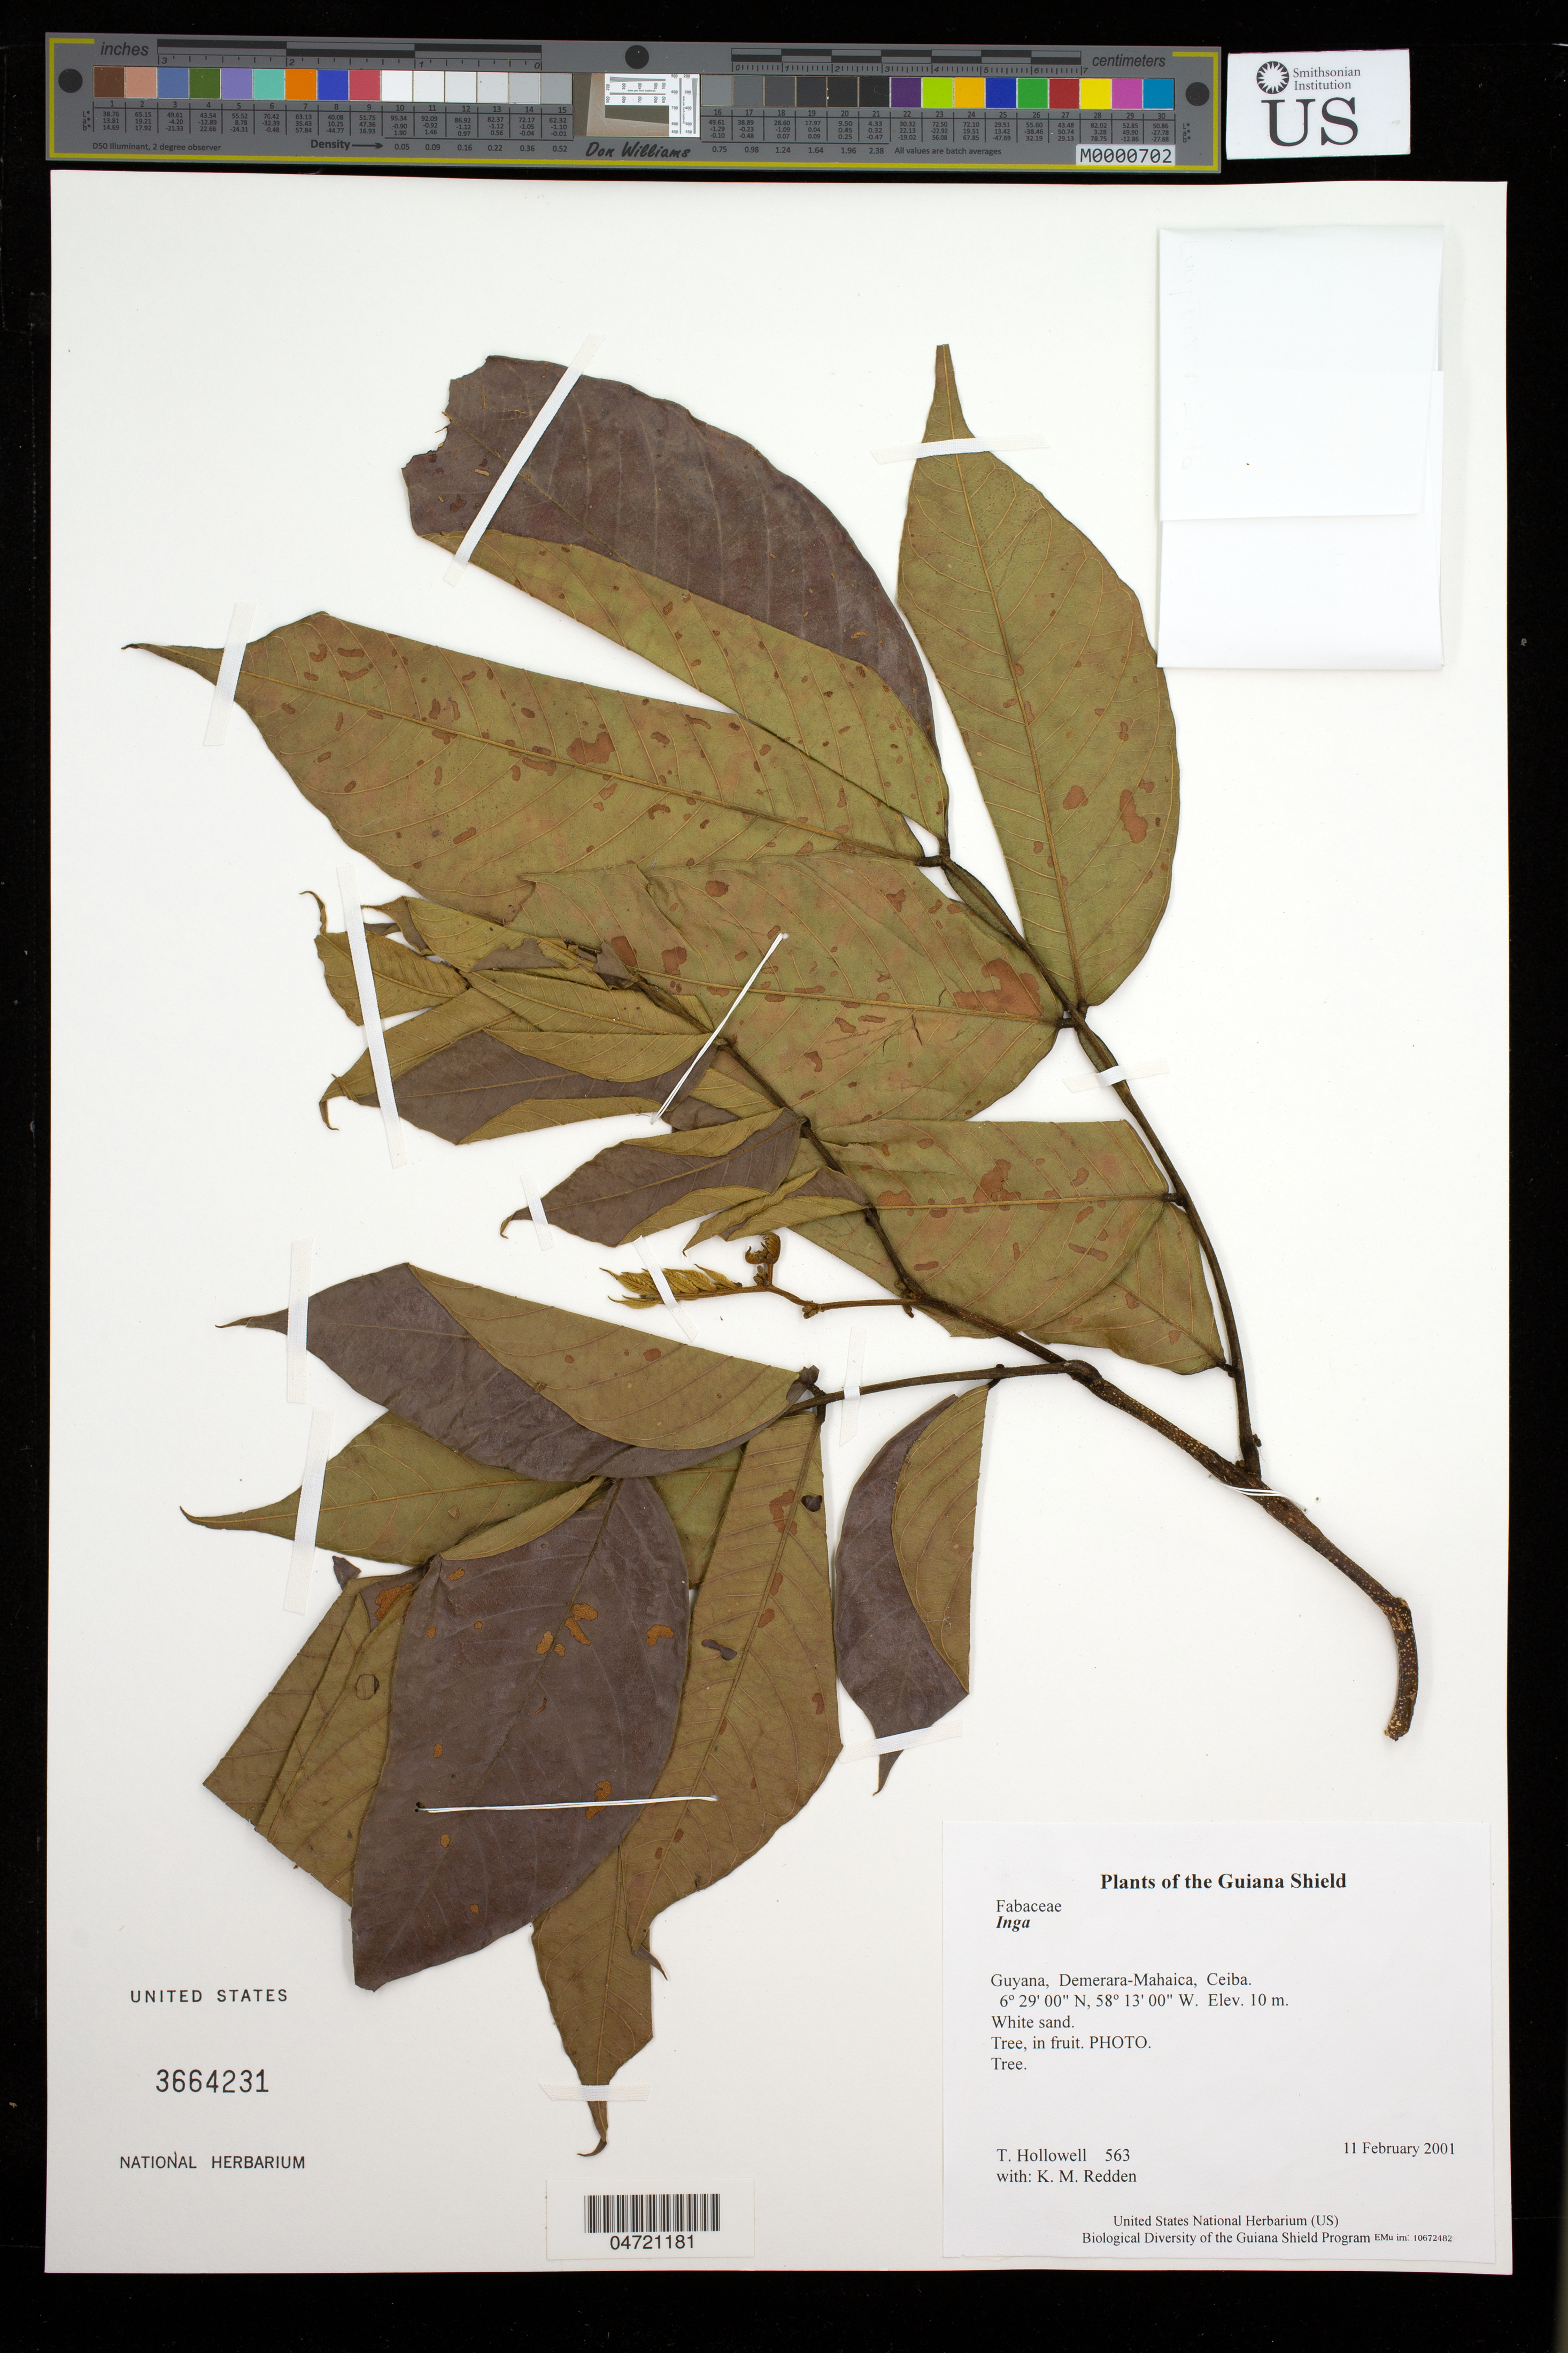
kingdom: Plantae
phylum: Tracheophyta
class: Magnoliopsida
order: Fabales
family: Fabaceae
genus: Inga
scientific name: Inga sp.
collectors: T. Hollowell & K. M. Redden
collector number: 563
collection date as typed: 11 February 2001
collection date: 2001-02-11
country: Guyana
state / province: Demerara-Mahaica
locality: Ceiba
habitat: White sand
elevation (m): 10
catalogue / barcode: US 3664231